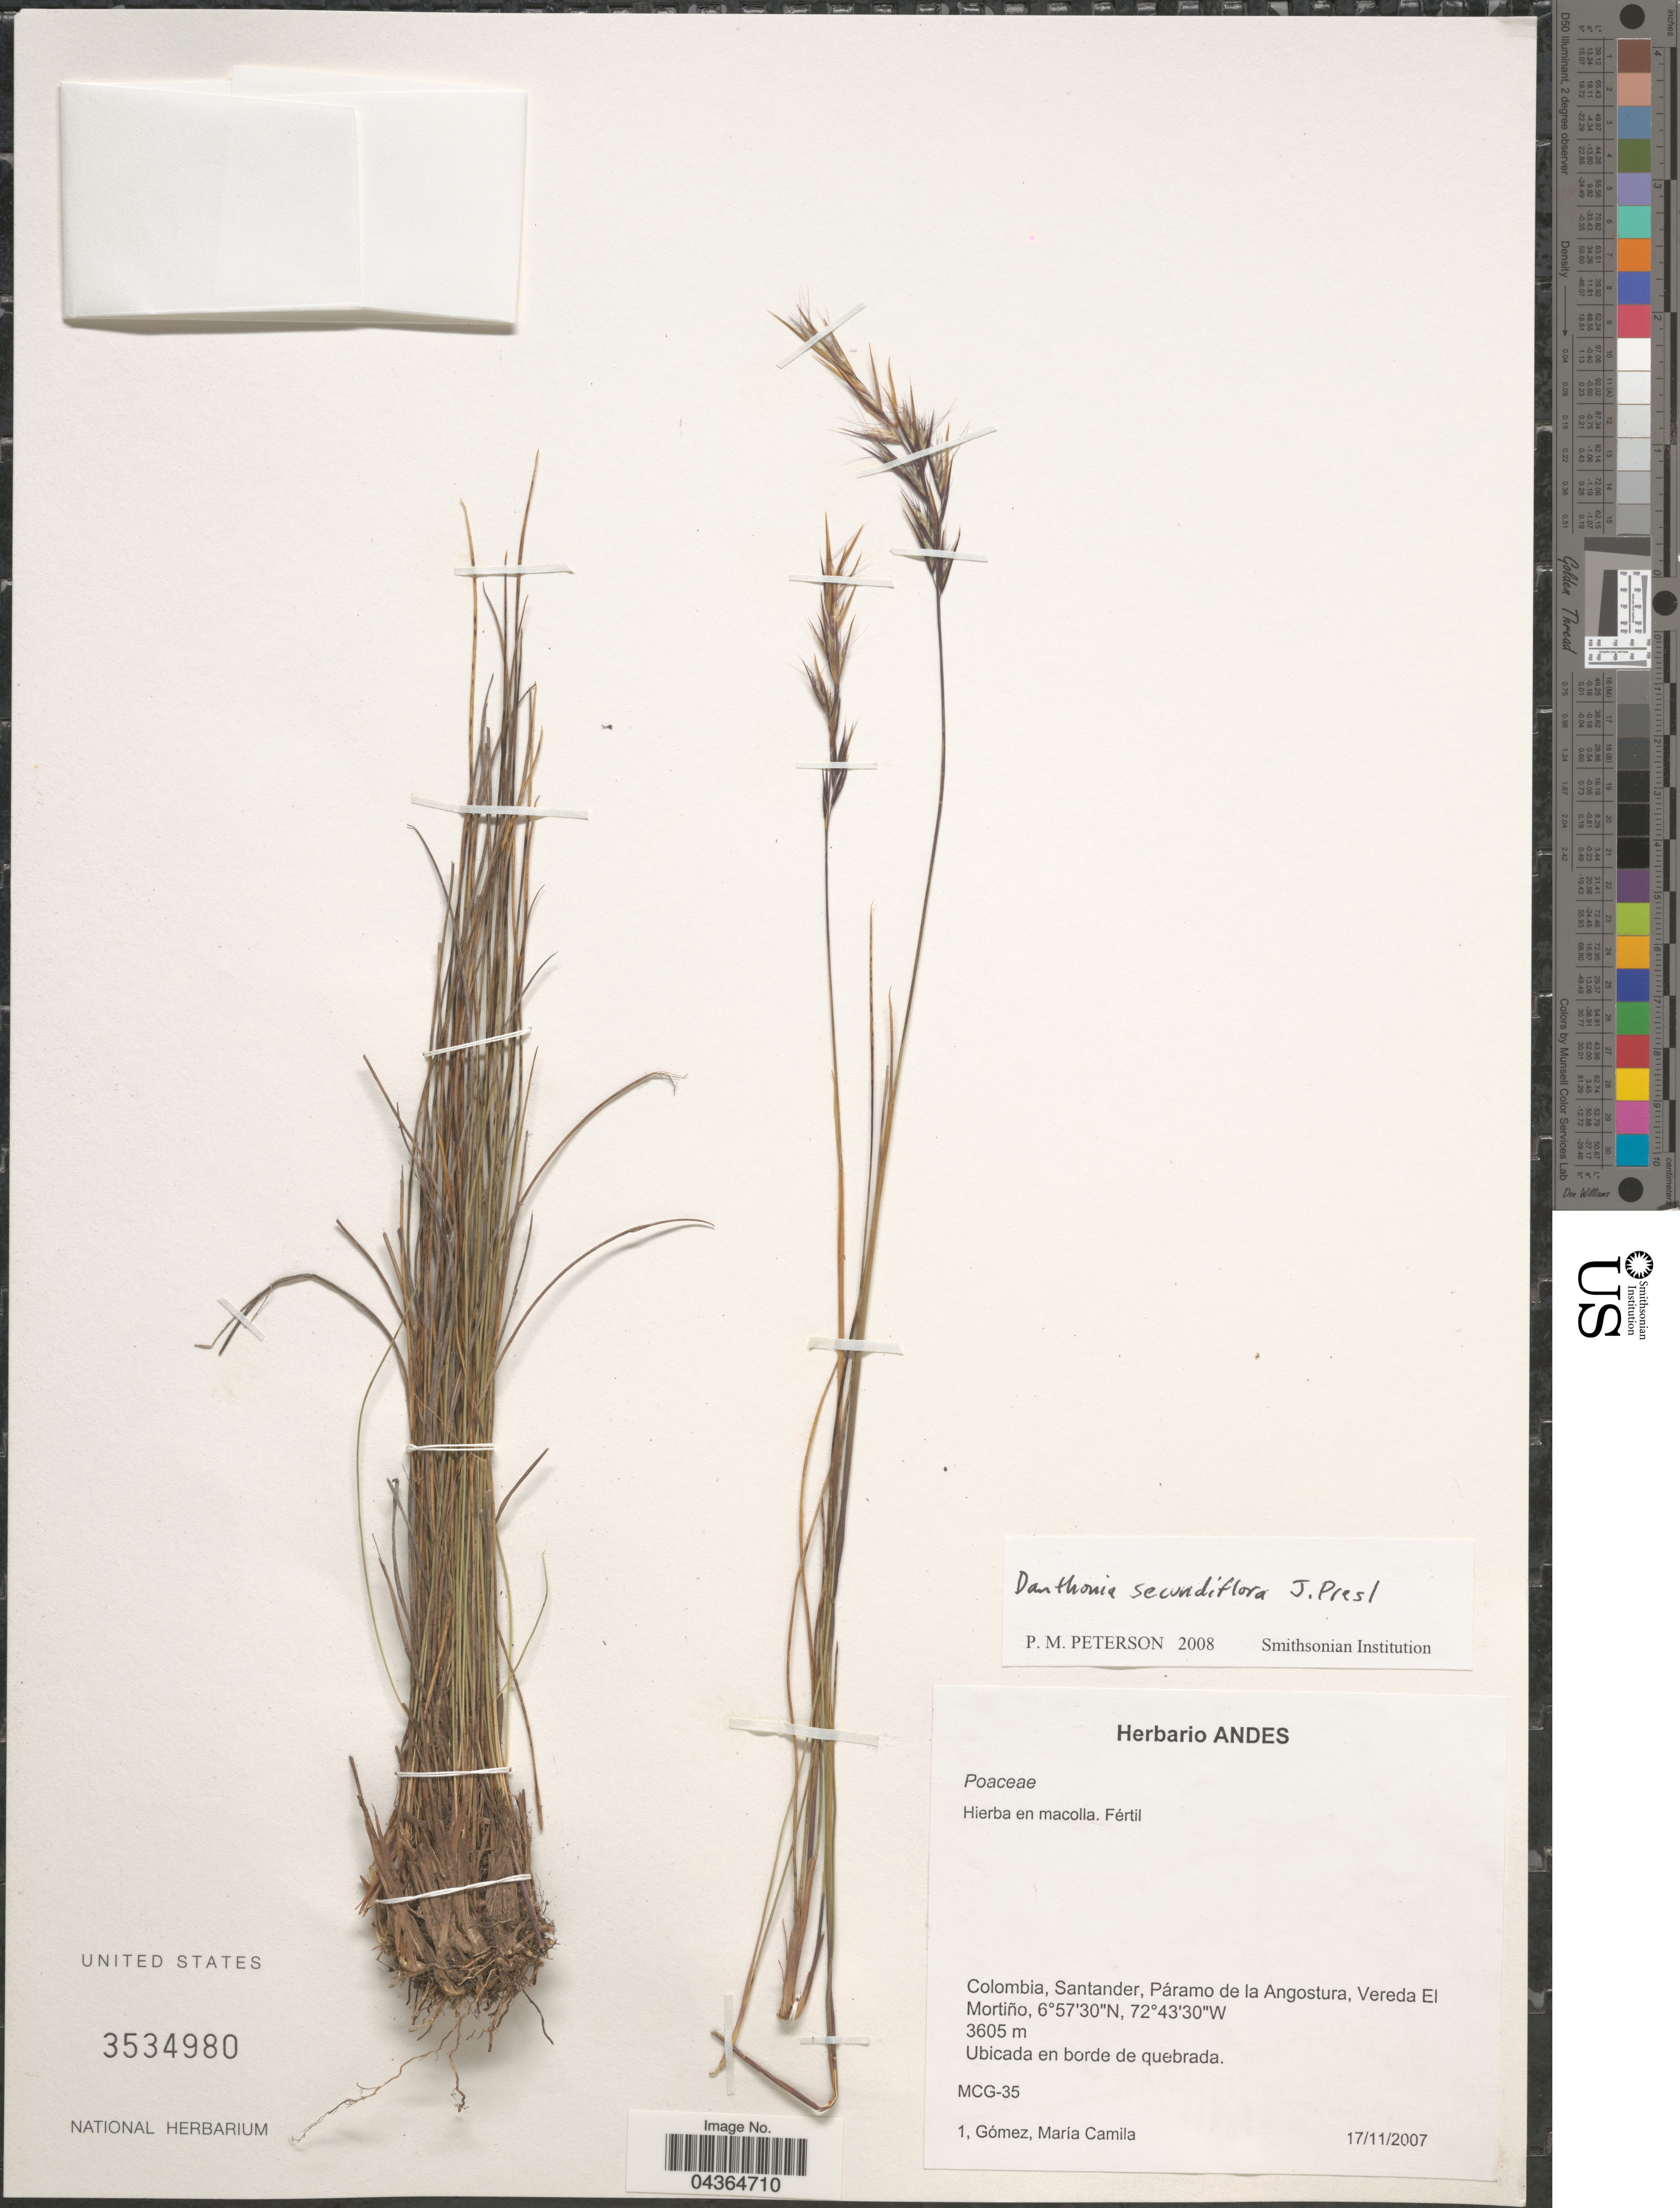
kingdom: Plantae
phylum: Tracheophyta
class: Liliopsida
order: Poales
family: Poaceae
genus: Danthonia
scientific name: Danthonia secundiflora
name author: J. Presl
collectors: M. Gomez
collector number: MCG-35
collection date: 2007-11-17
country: Colombia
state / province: Santander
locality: Páramo de la Angostura, Vereda El Mortiño.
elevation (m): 3605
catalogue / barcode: US 3534980